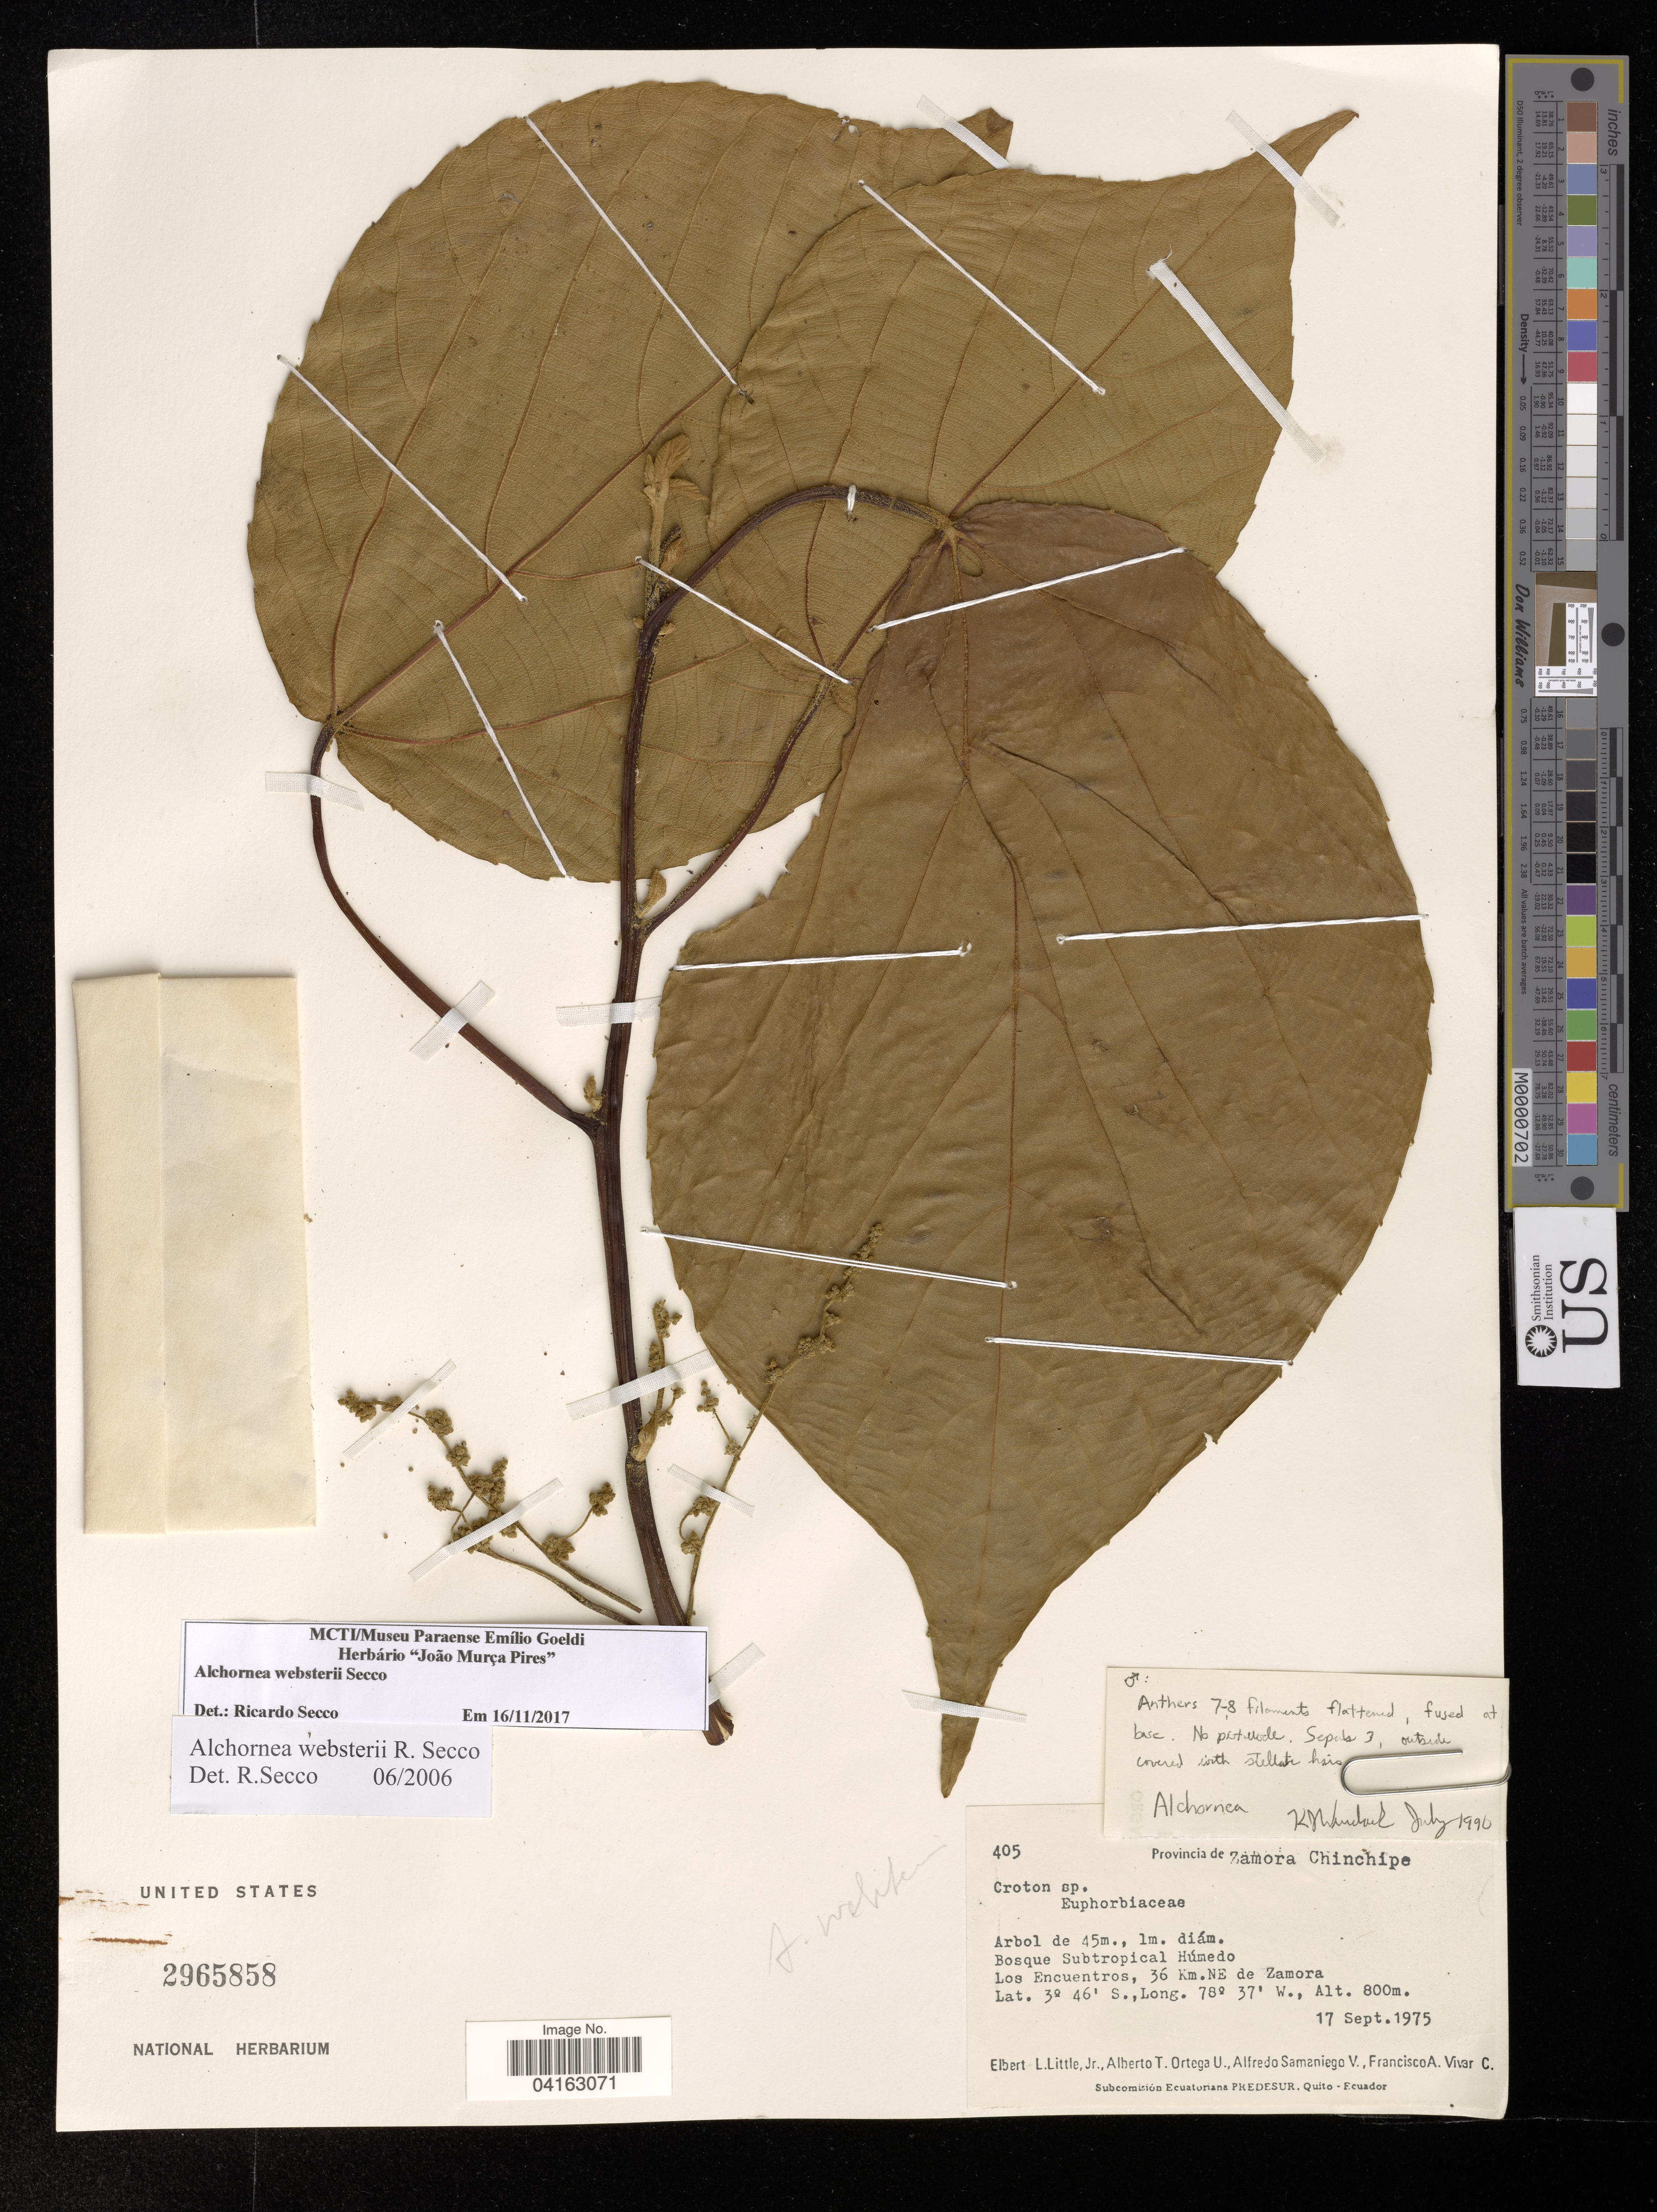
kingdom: Plantae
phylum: Tracheophyta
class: Magnoliopsida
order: Malpighiales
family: Euphorbiaceae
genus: Alchornea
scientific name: Alchornea websteri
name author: Secco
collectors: E. L. Little, A. T. Ortega U., A. Samaniego V. & F. A. Vivar C.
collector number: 405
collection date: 1975-09-17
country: Ecuador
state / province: Zamora-Chinchipe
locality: Provincia de Zamora Chinchipe. Los Encuentros, 36 Km. NE de Zamora.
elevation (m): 800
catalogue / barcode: US 2965858